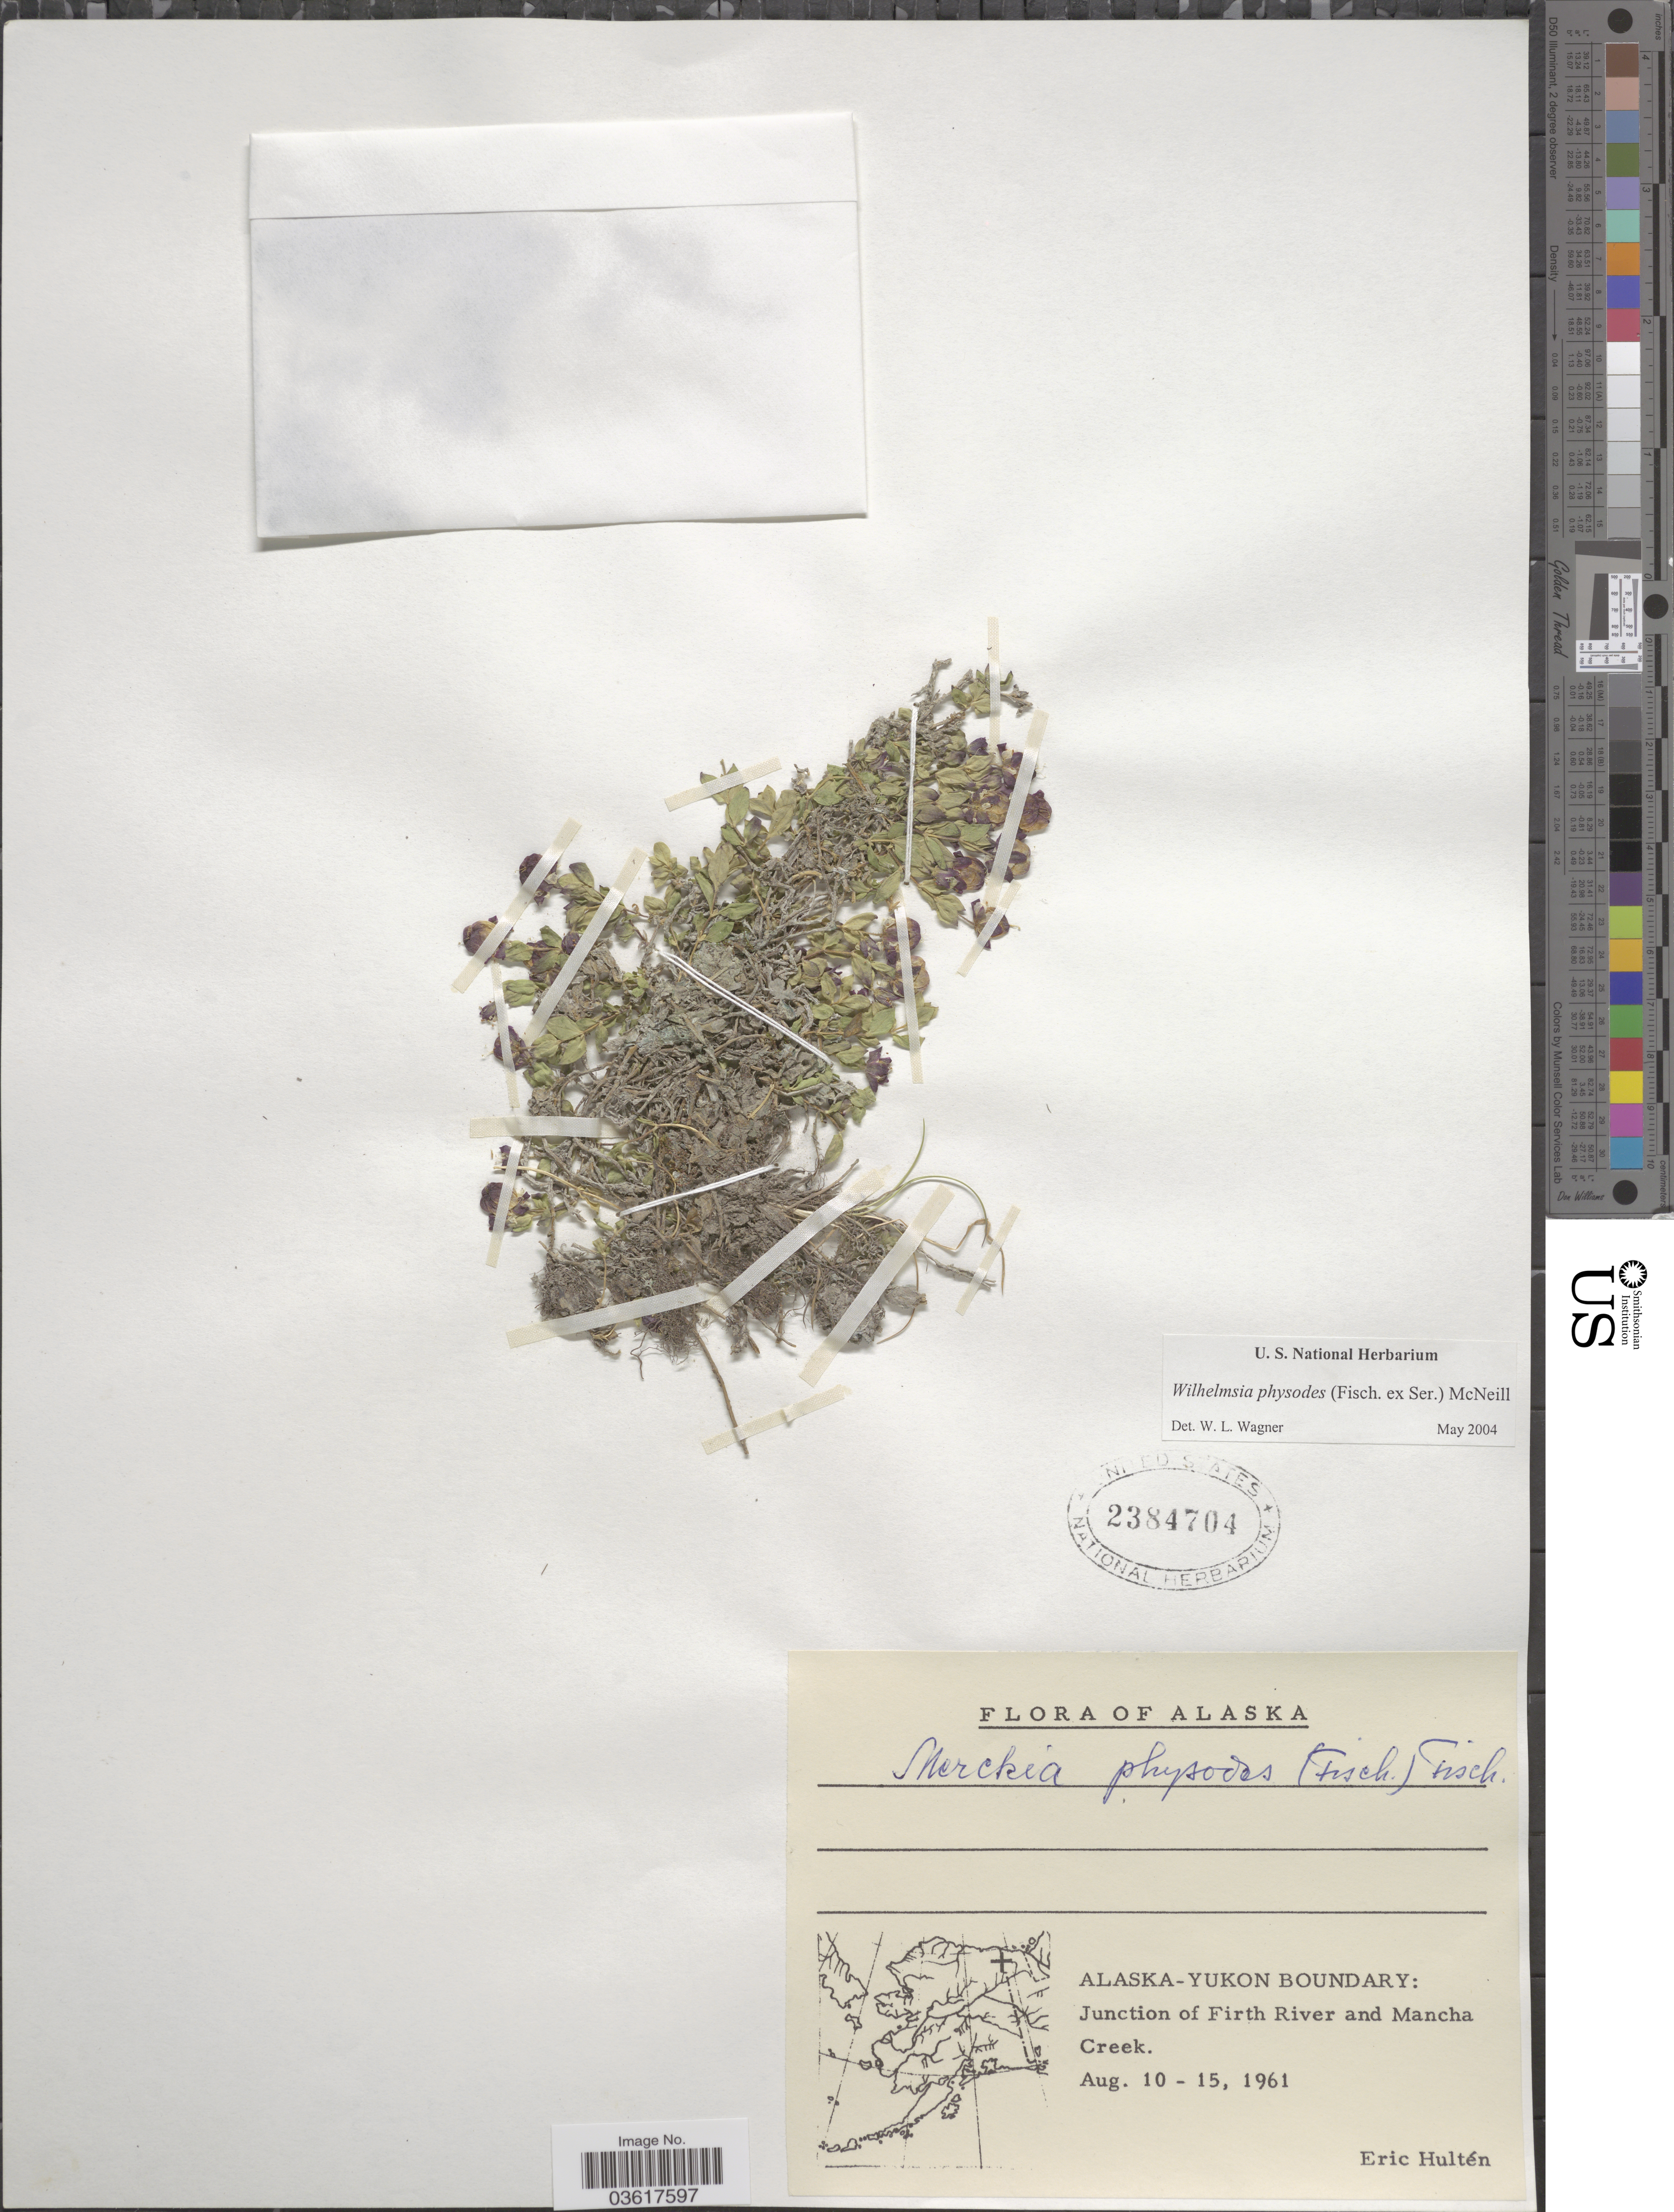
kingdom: Plantae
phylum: Tracheophyta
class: Magnoliopsida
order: Caryophyllales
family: Caryophyllaceae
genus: Wilhelmsia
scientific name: Wilhelmsia sp.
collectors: E. G. Hultén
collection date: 1961-08-10/1961-08-15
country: United States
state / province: Alaska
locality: Alaska-Yukon Boundary: Junction of Firth River and Mancha Creek.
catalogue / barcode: US 2384704